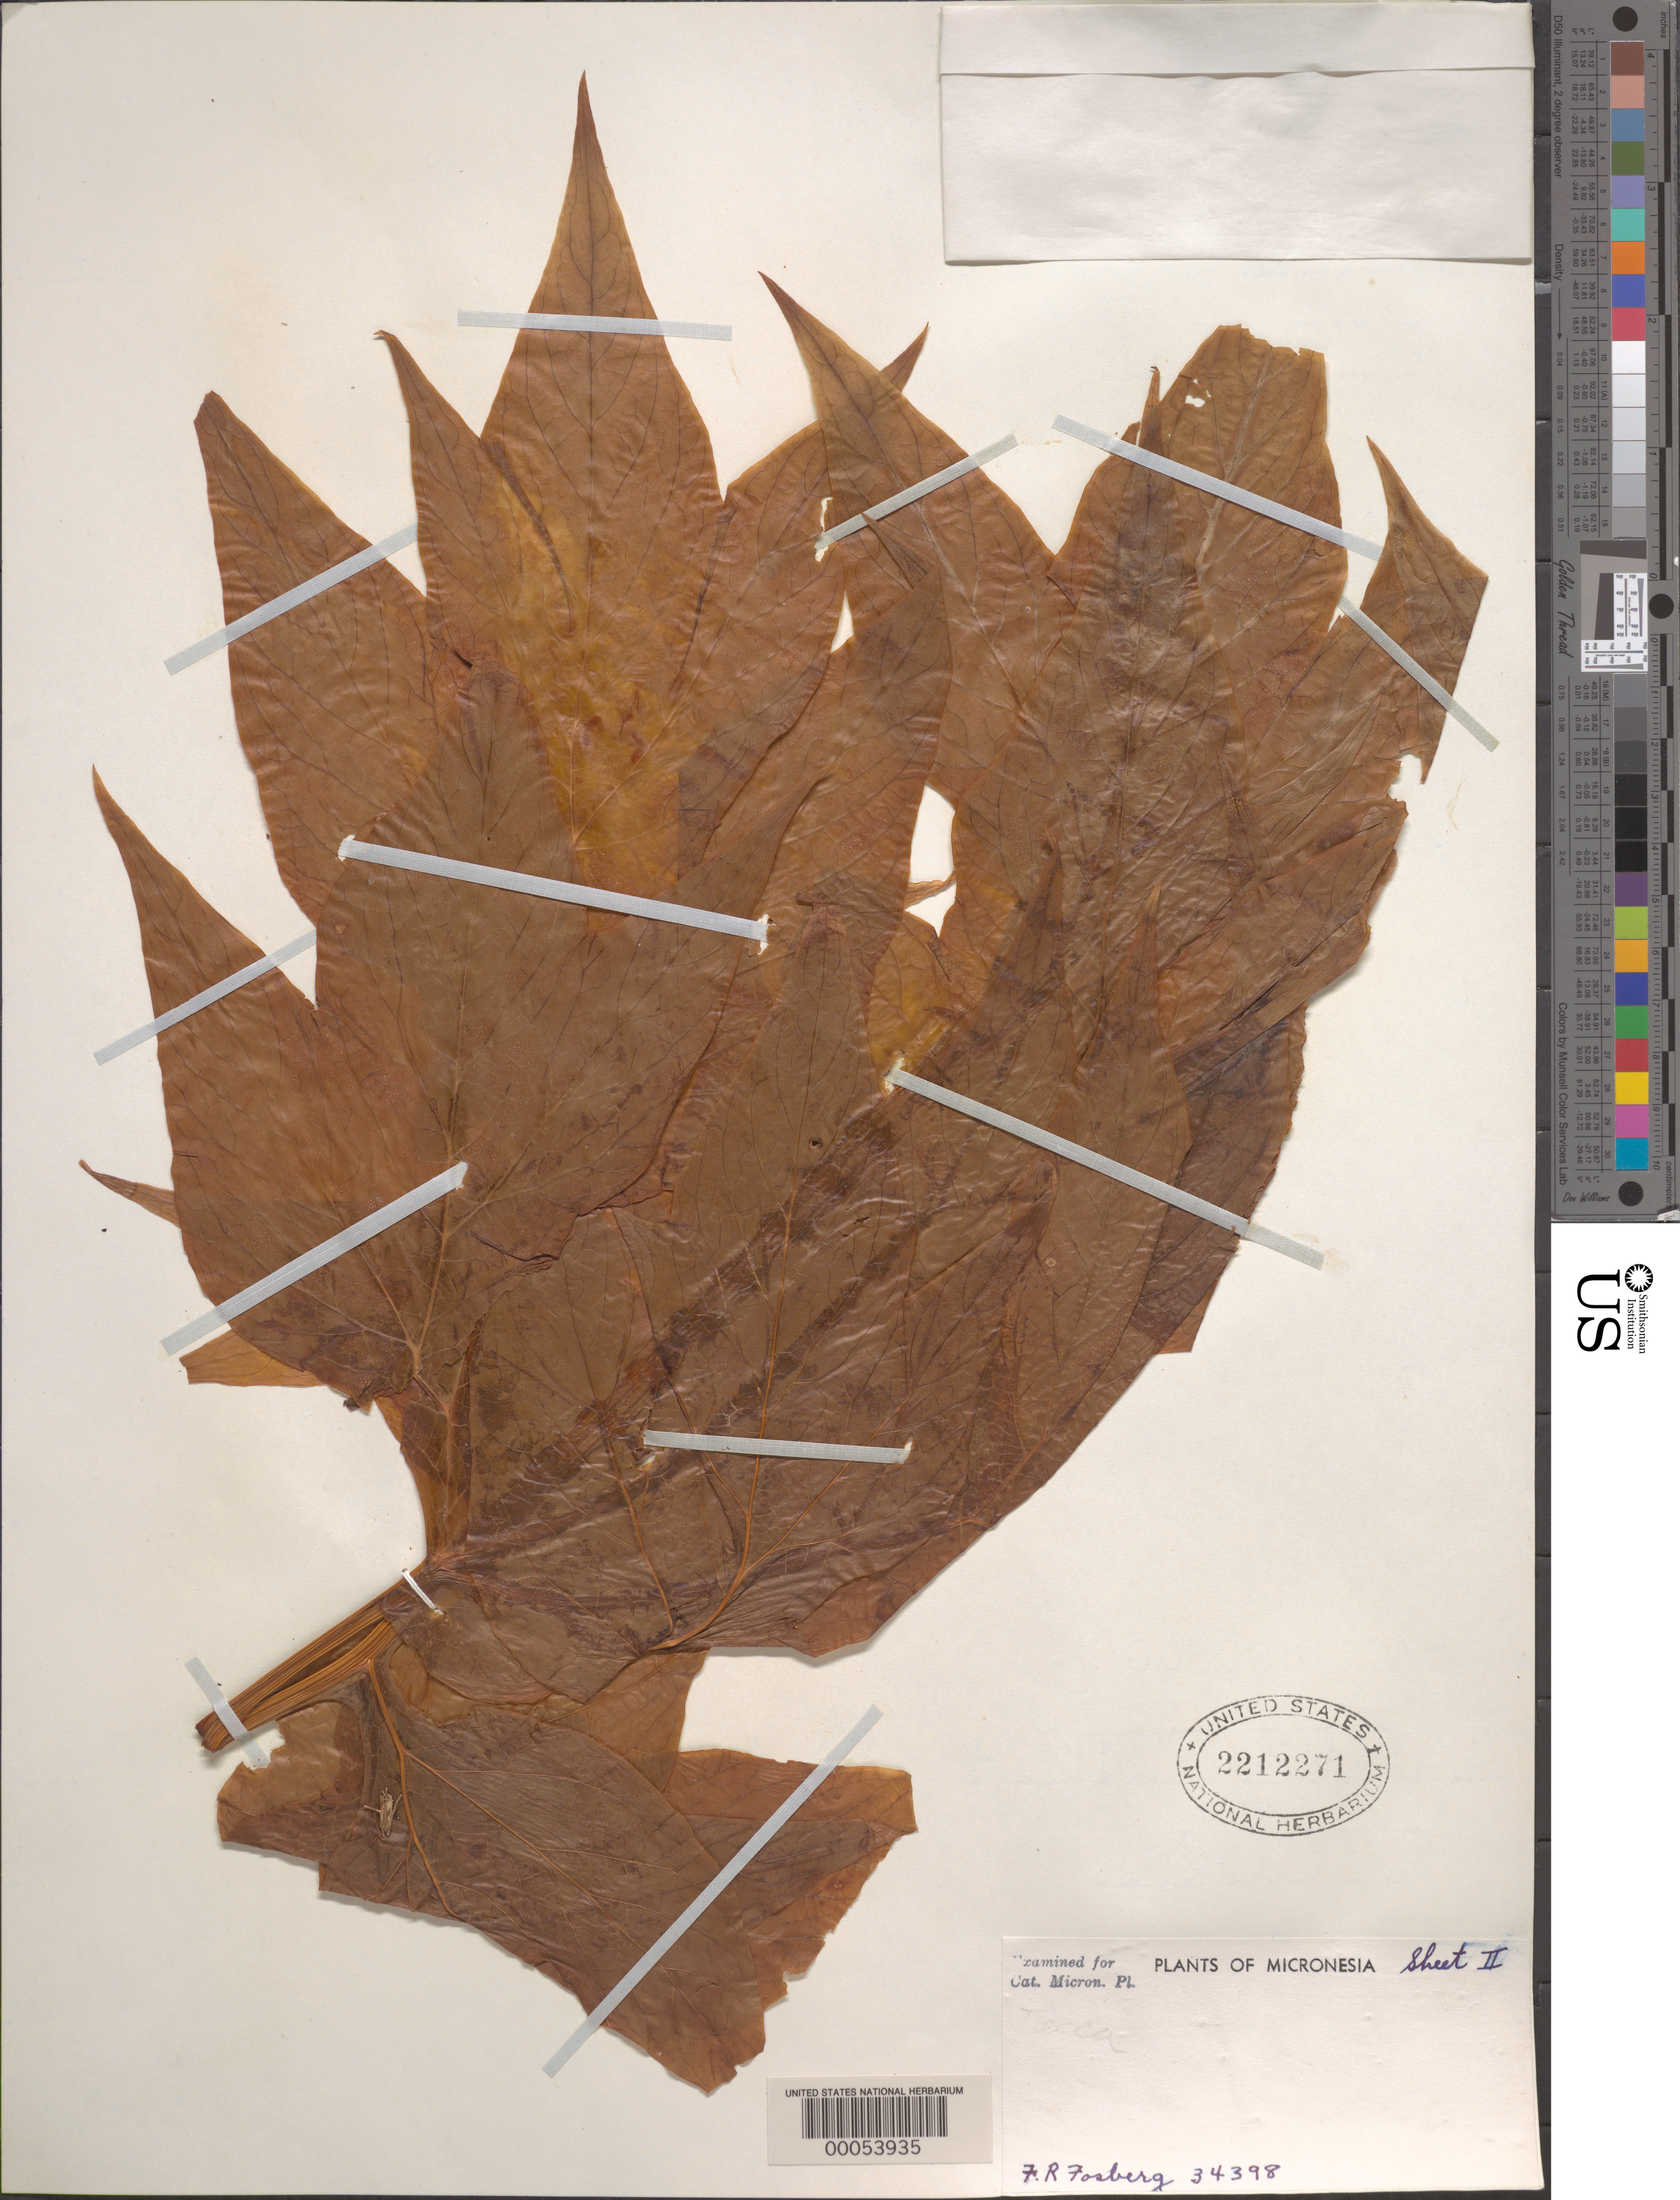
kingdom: Plantae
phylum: Tracheophyta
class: Liliopsida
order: Dioscoreales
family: Dioscoreaceae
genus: Tacca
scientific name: Tacca leontopetaloides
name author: (L.) Kuntze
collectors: F. R. Fosberg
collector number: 34398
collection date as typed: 07 Mar 1952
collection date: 1952-03-07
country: Marshall Islands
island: Ujae Atoll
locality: Ebeju Islet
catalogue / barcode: US 2212271